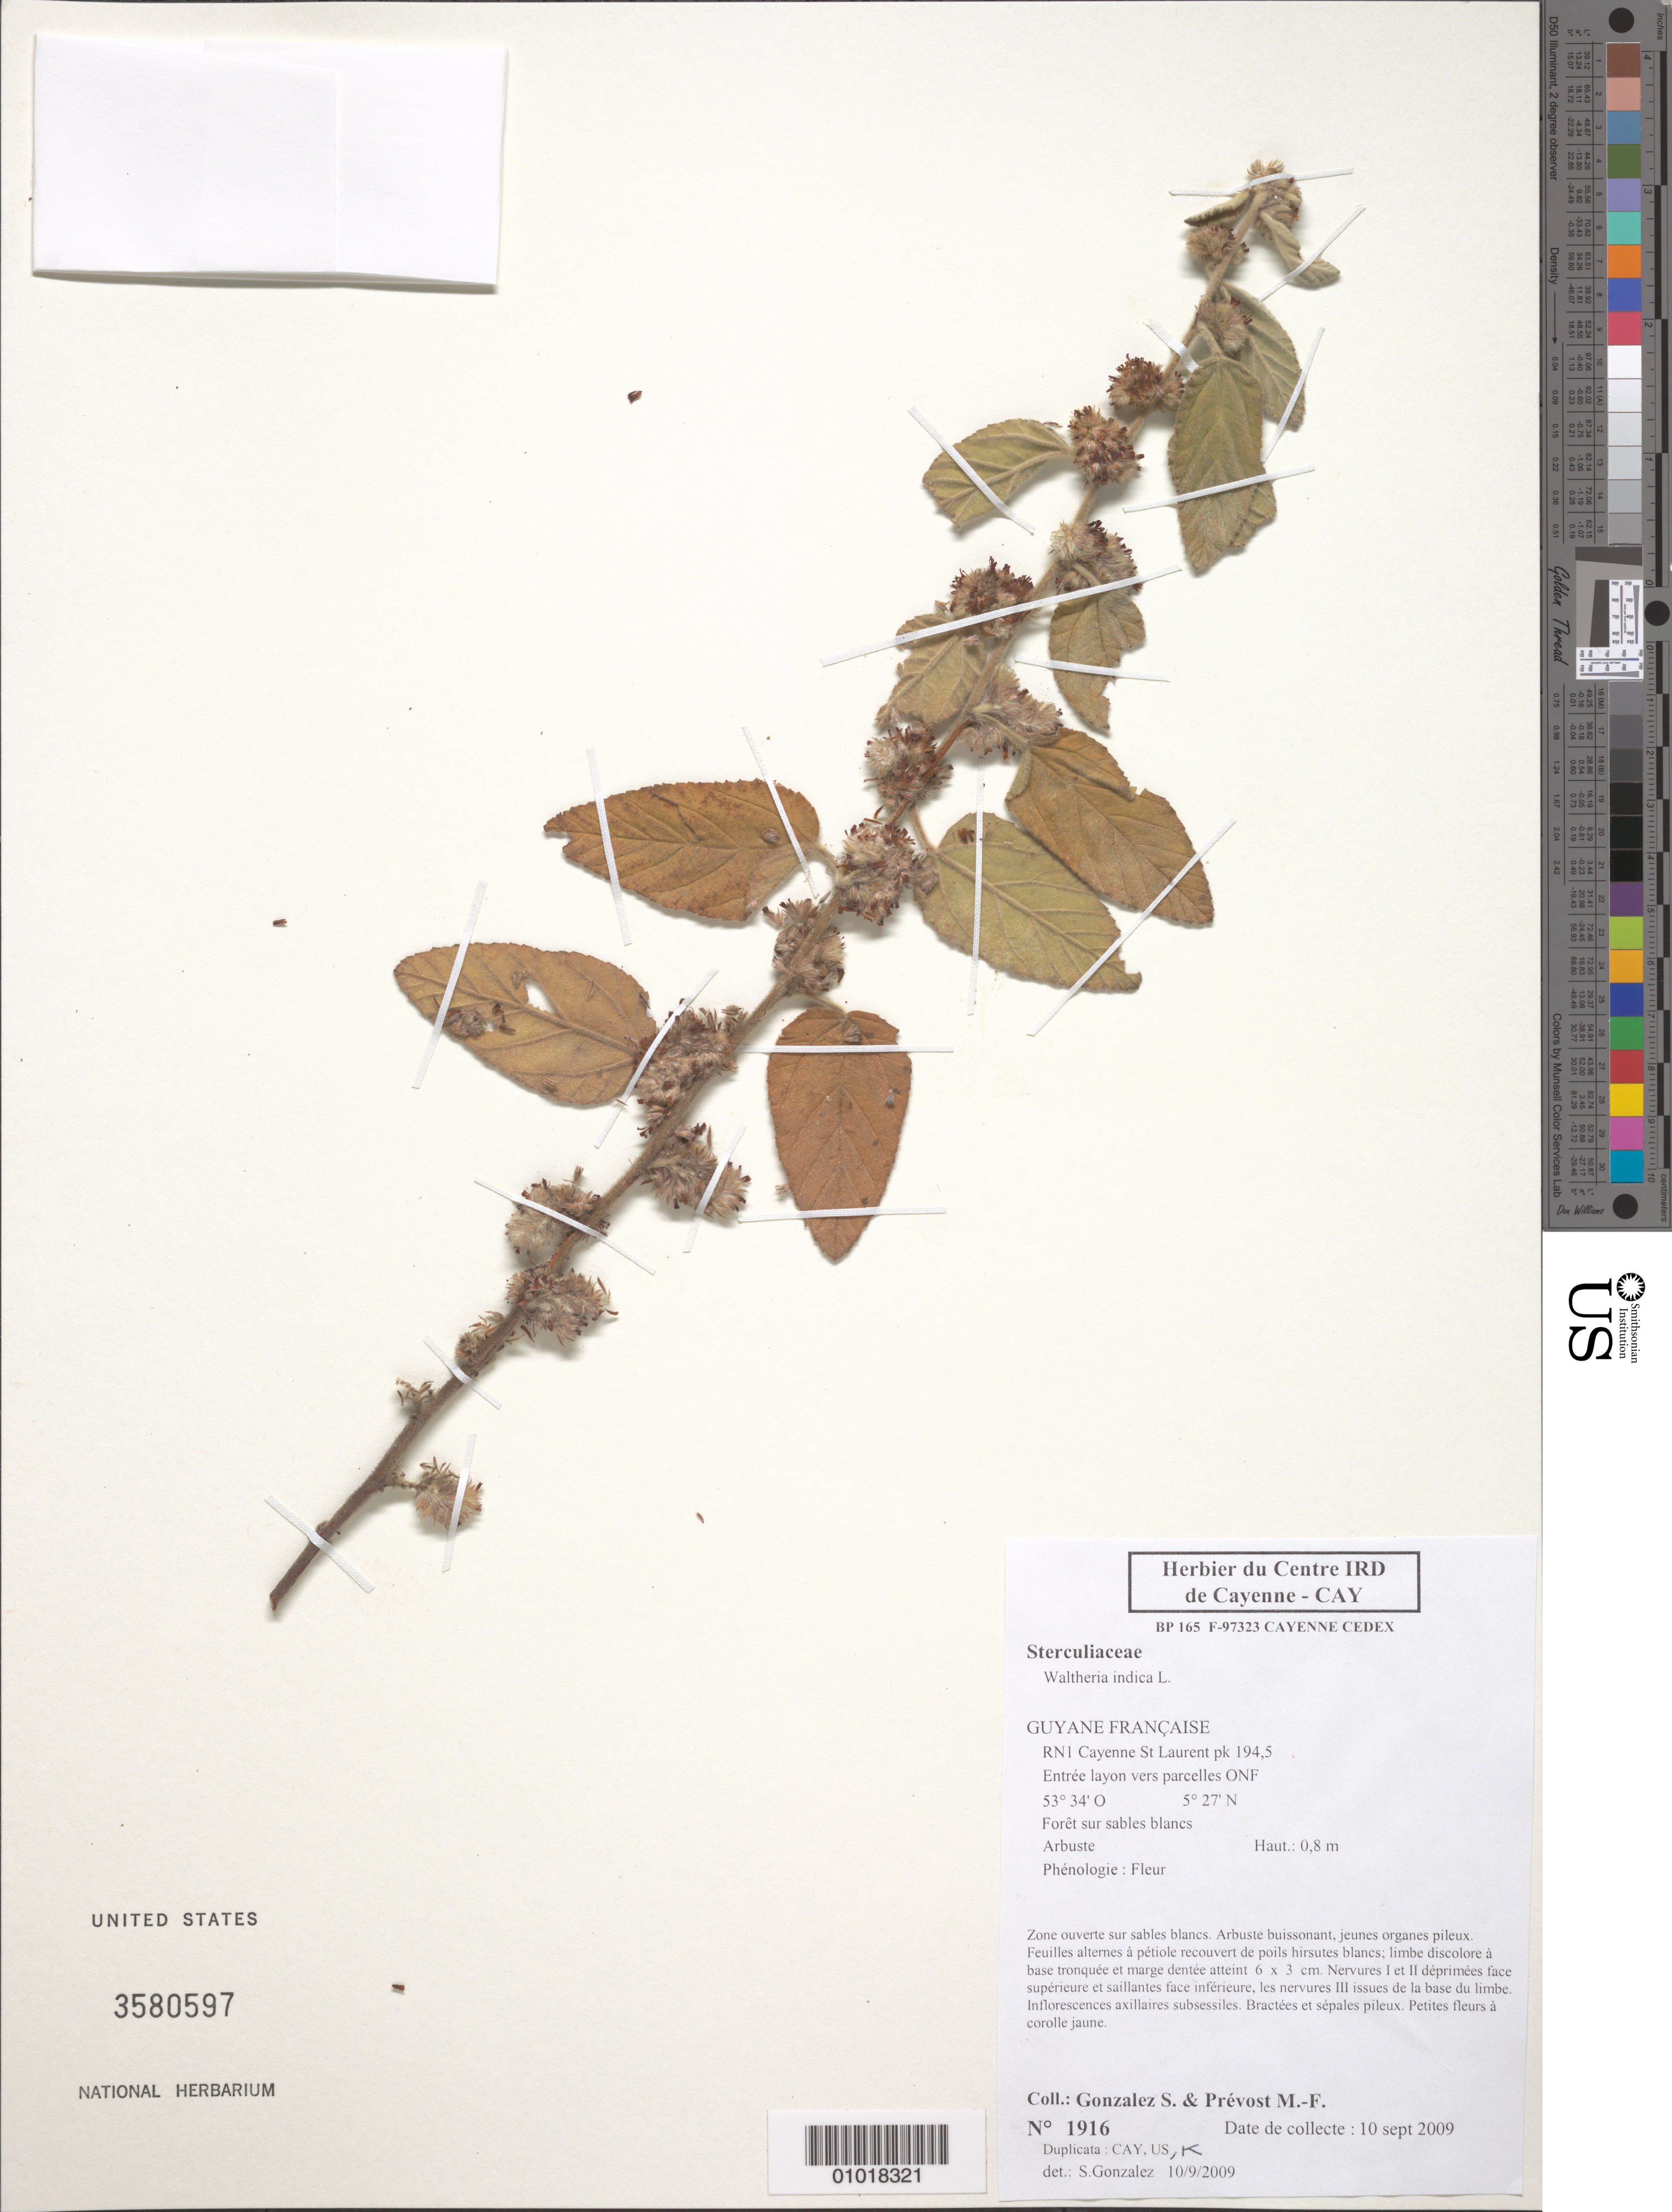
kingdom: Plantae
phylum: Tracheophyta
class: Magnoliopsida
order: Malvales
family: Malvaceae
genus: Waltheria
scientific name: Waltheria indica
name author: L.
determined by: Gonzalez, Sophie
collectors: S. Gonzalez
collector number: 1916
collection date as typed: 10-Sep-09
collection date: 2009-09-10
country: French Guiana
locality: Cayenne - St. Laurent RN1 pk 194.5, debut layon vers parcelles ONF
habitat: Foret sur sables blancs. Zone ouvert sur sables blancs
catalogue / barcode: US 3580597